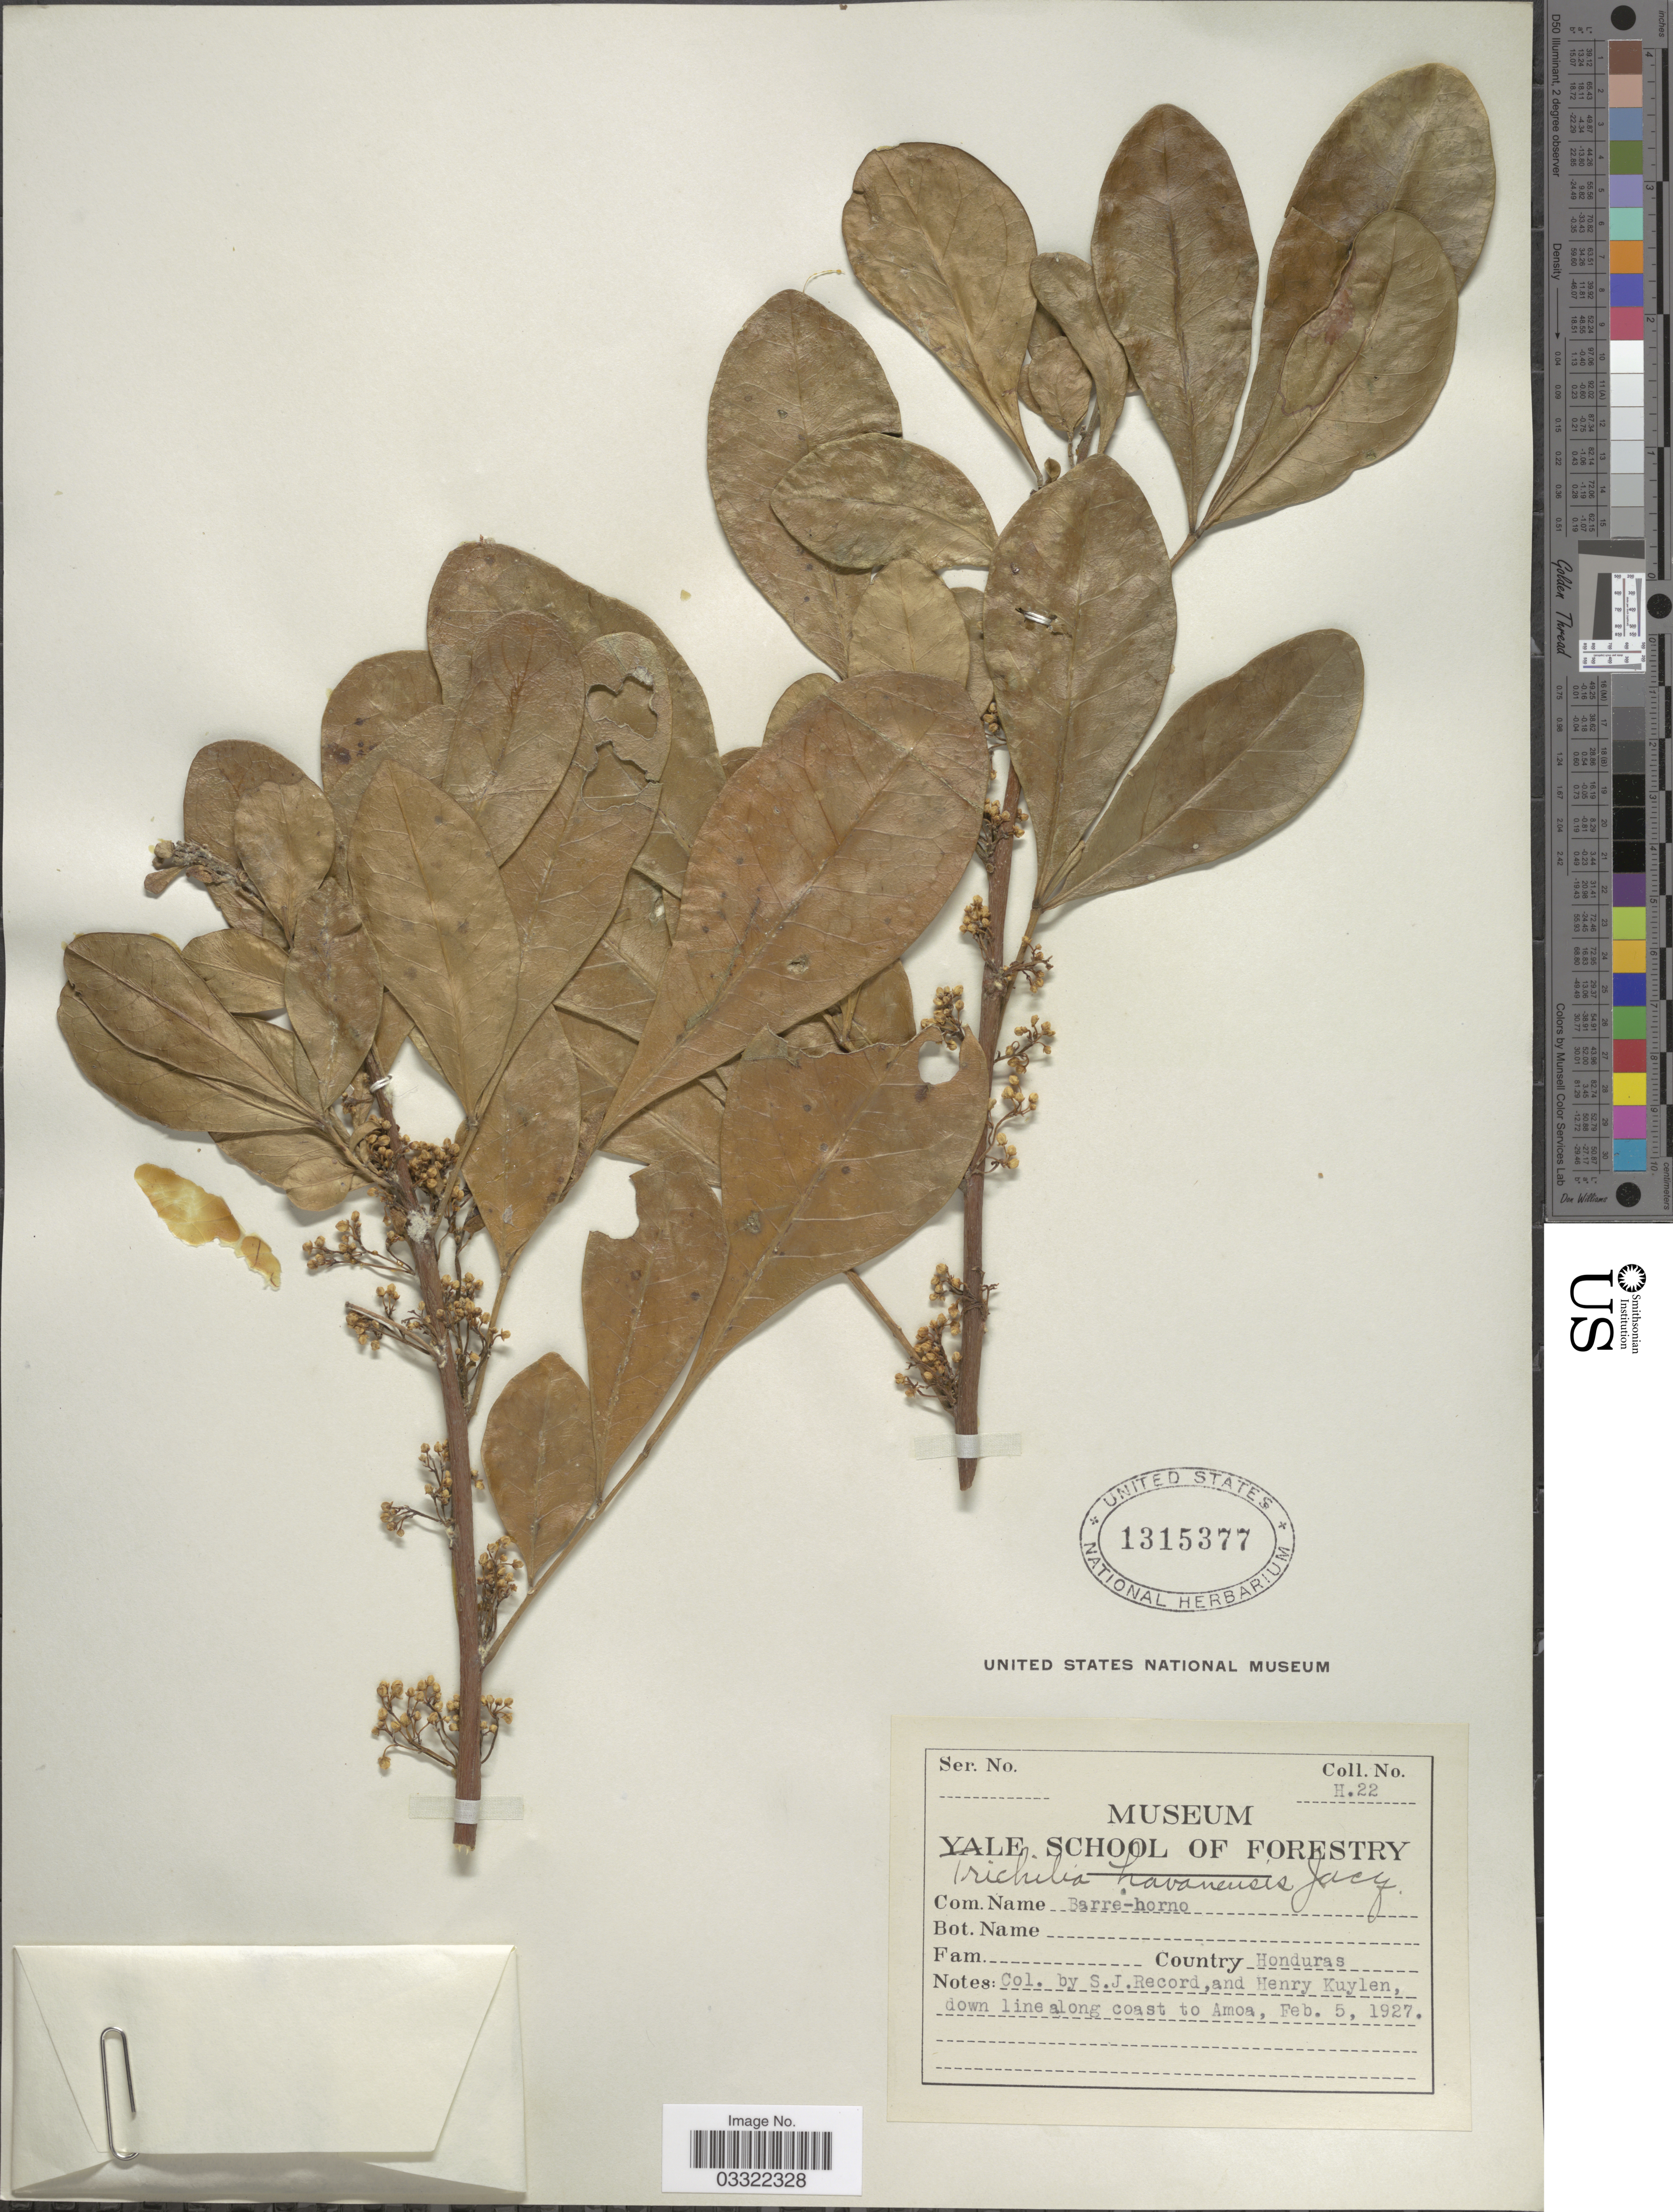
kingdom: Plantae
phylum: Tracheophyta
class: Magnoliopsida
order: Sapindales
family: Meliaceae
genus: Trichilia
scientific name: Trichilia havanensis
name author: Jacq.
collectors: S. J. Record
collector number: H22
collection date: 1927-02-05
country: Honduras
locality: Down line along coast to Amoa.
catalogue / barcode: US 1315377